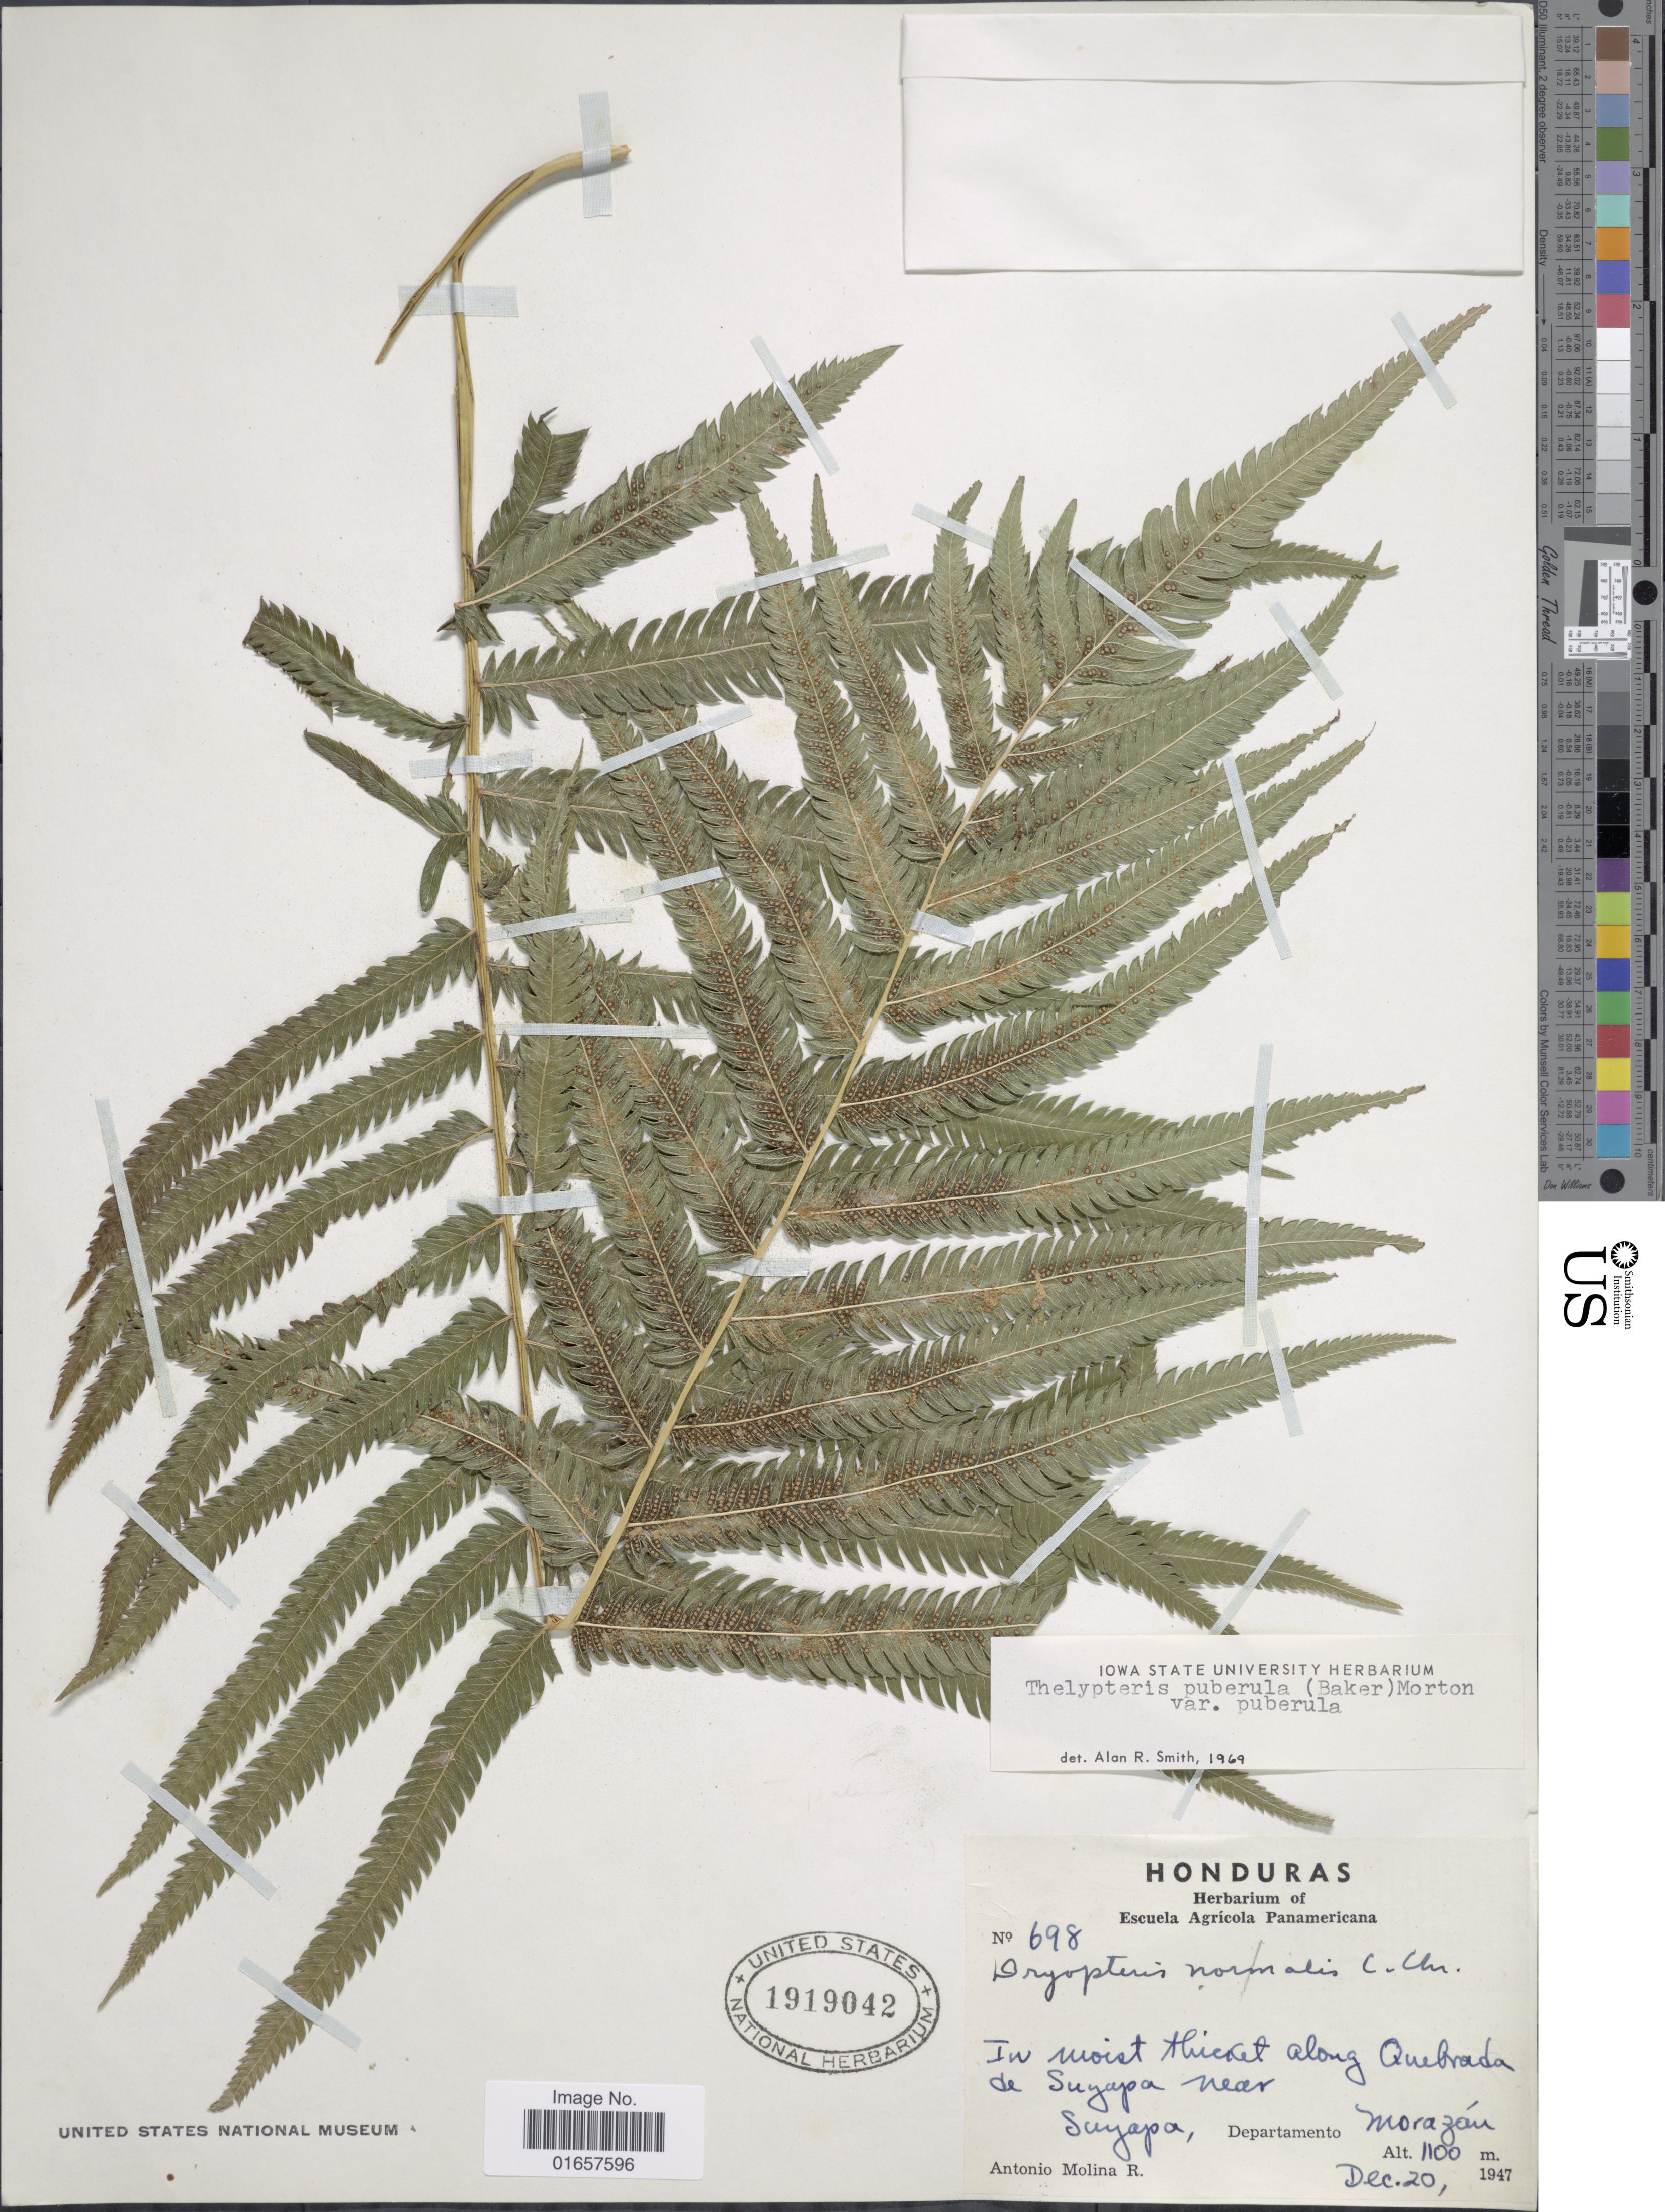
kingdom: Plantae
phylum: Tracheophyta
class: Polypodiopsida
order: Polypodiales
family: Thelypteridaceae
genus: Christella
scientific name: Christella puberula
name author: (Baker) Á. Löve & D. Löve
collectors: A. Molina R.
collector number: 698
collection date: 1947-12-20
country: Honduras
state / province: Fco. Morazán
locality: Honduras, along Quebrada de Suyapa near Suyapa, Departamento: Morozán.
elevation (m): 1100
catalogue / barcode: US 1919042